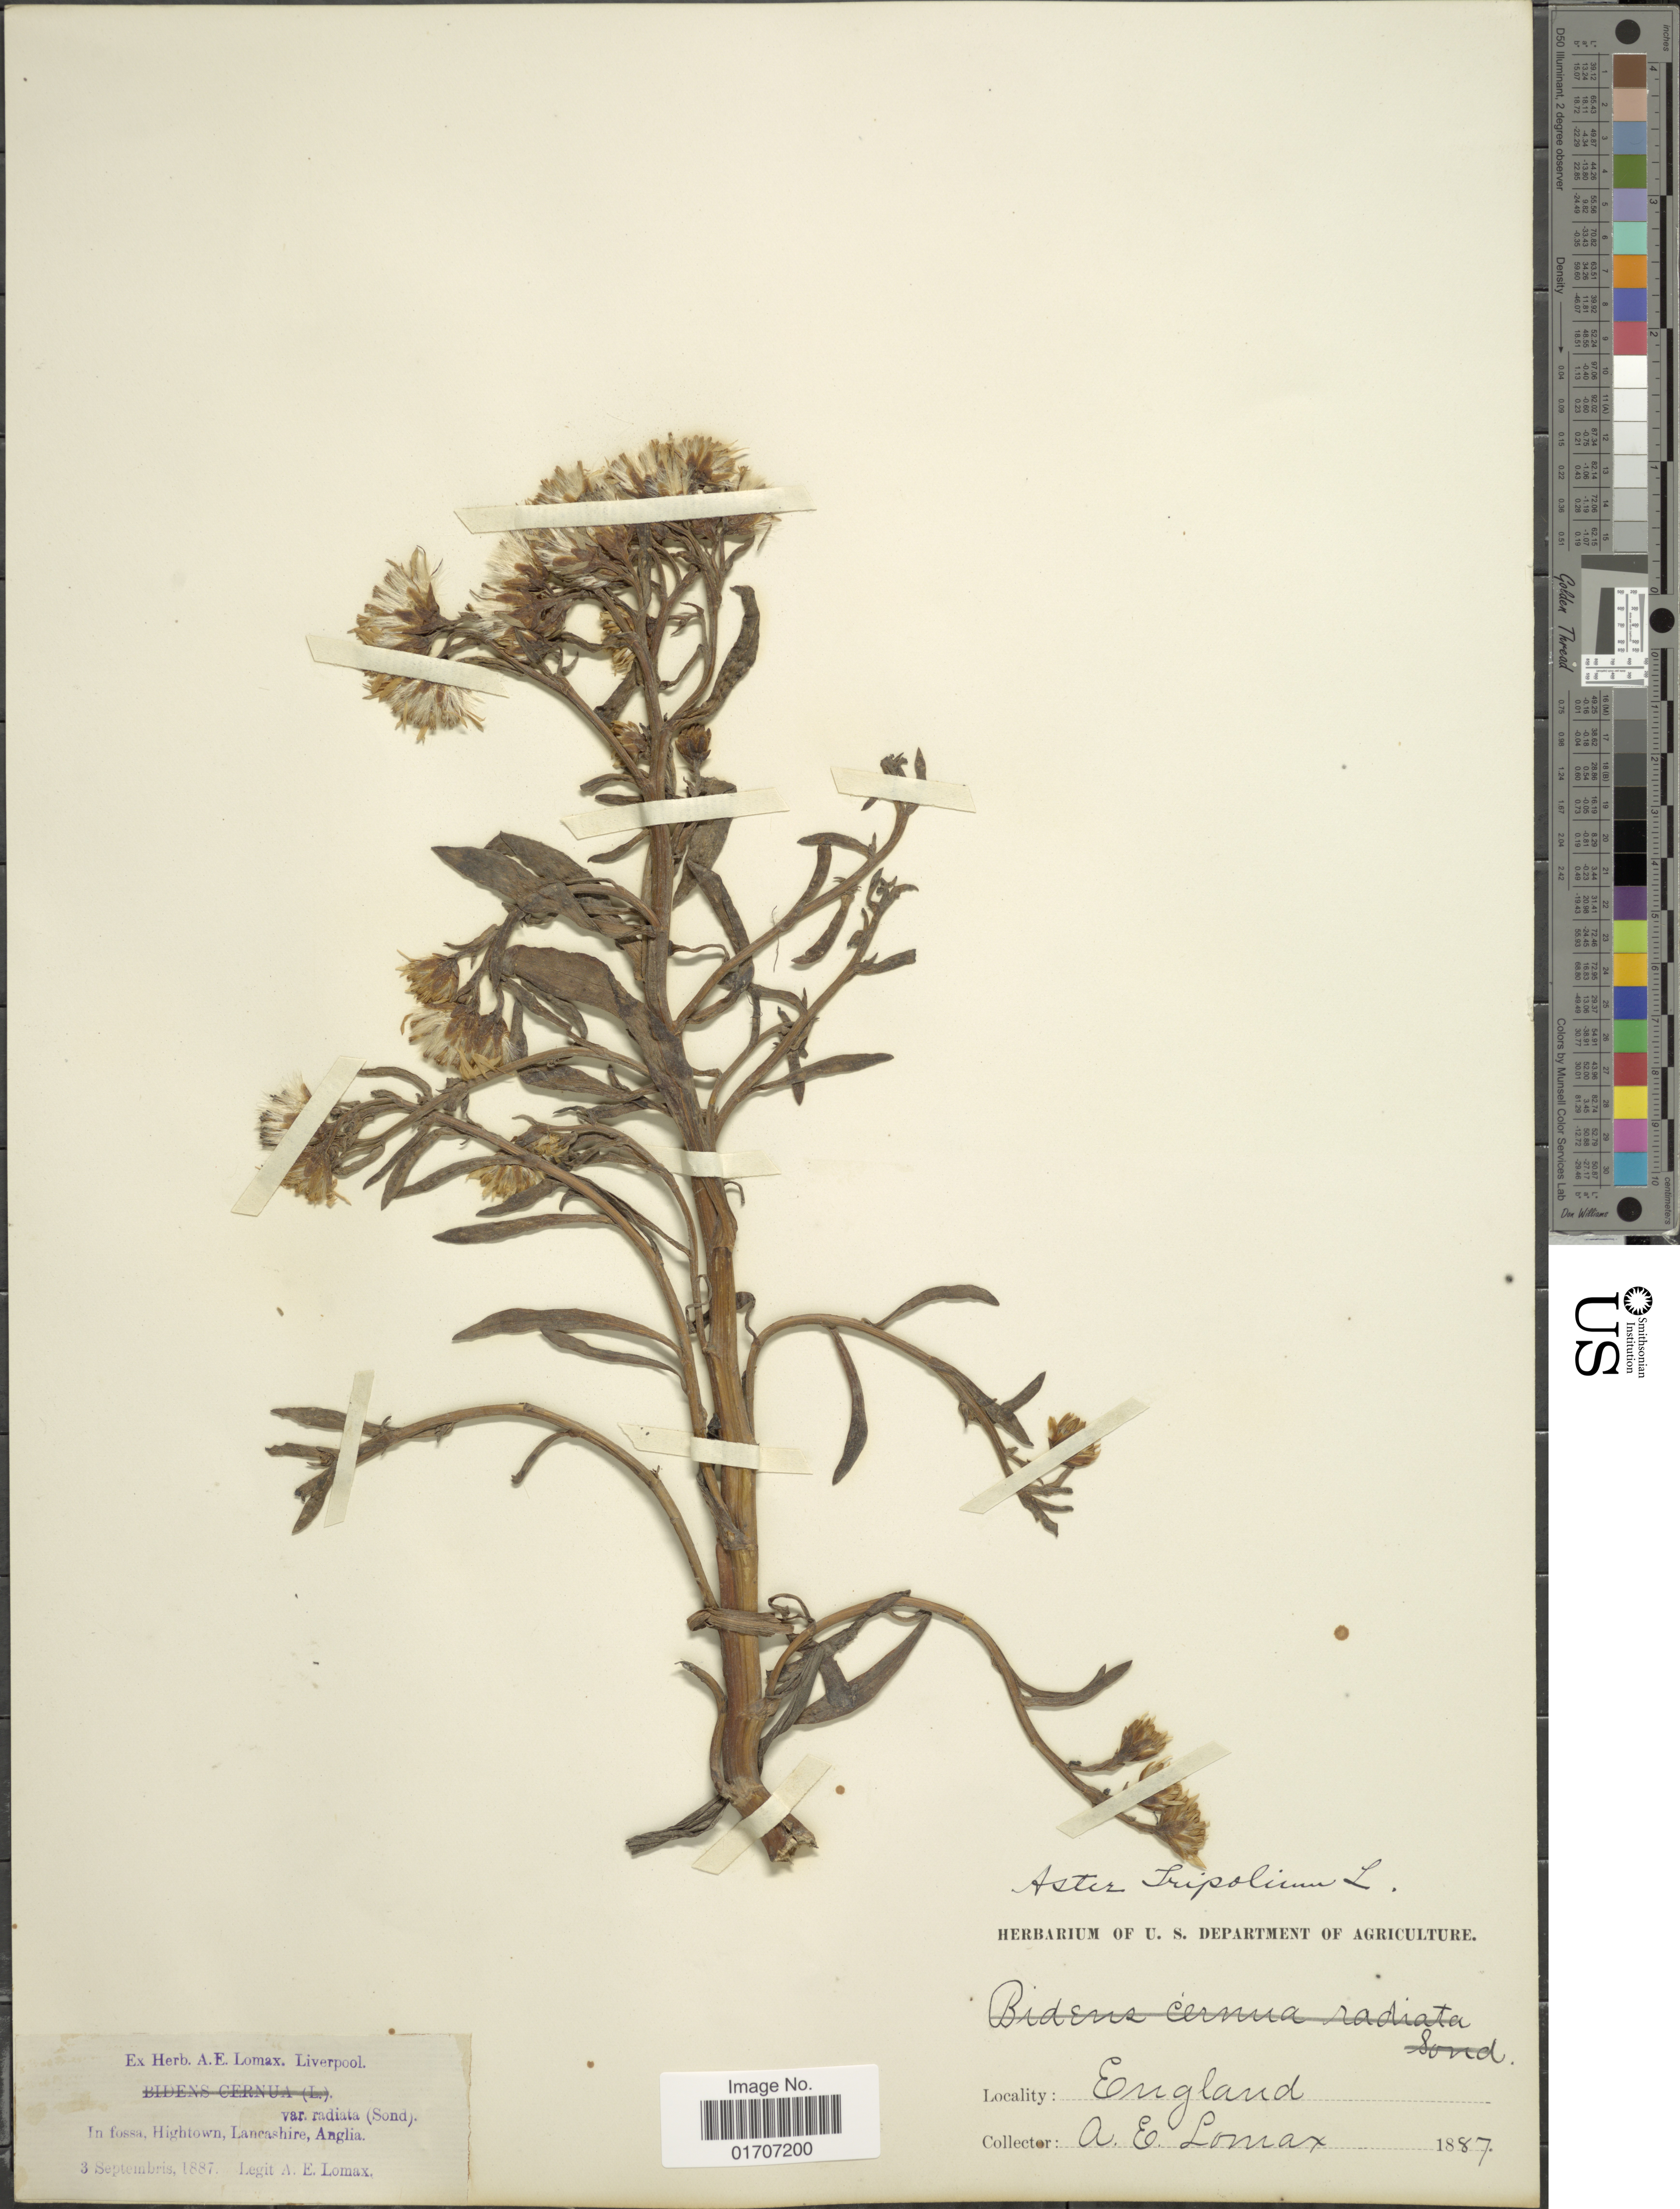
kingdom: Plantae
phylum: Tracheophyta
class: Magnoliopsida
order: Asterales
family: Asteraceae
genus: Tripolium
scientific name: Tripolium pannonicum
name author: (Jacq.) Dobrocz.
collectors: A. Lomax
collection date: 1887-09-03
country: United Kingdom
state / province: England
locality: In Fossa, Hightown, Lancashire, Anglia